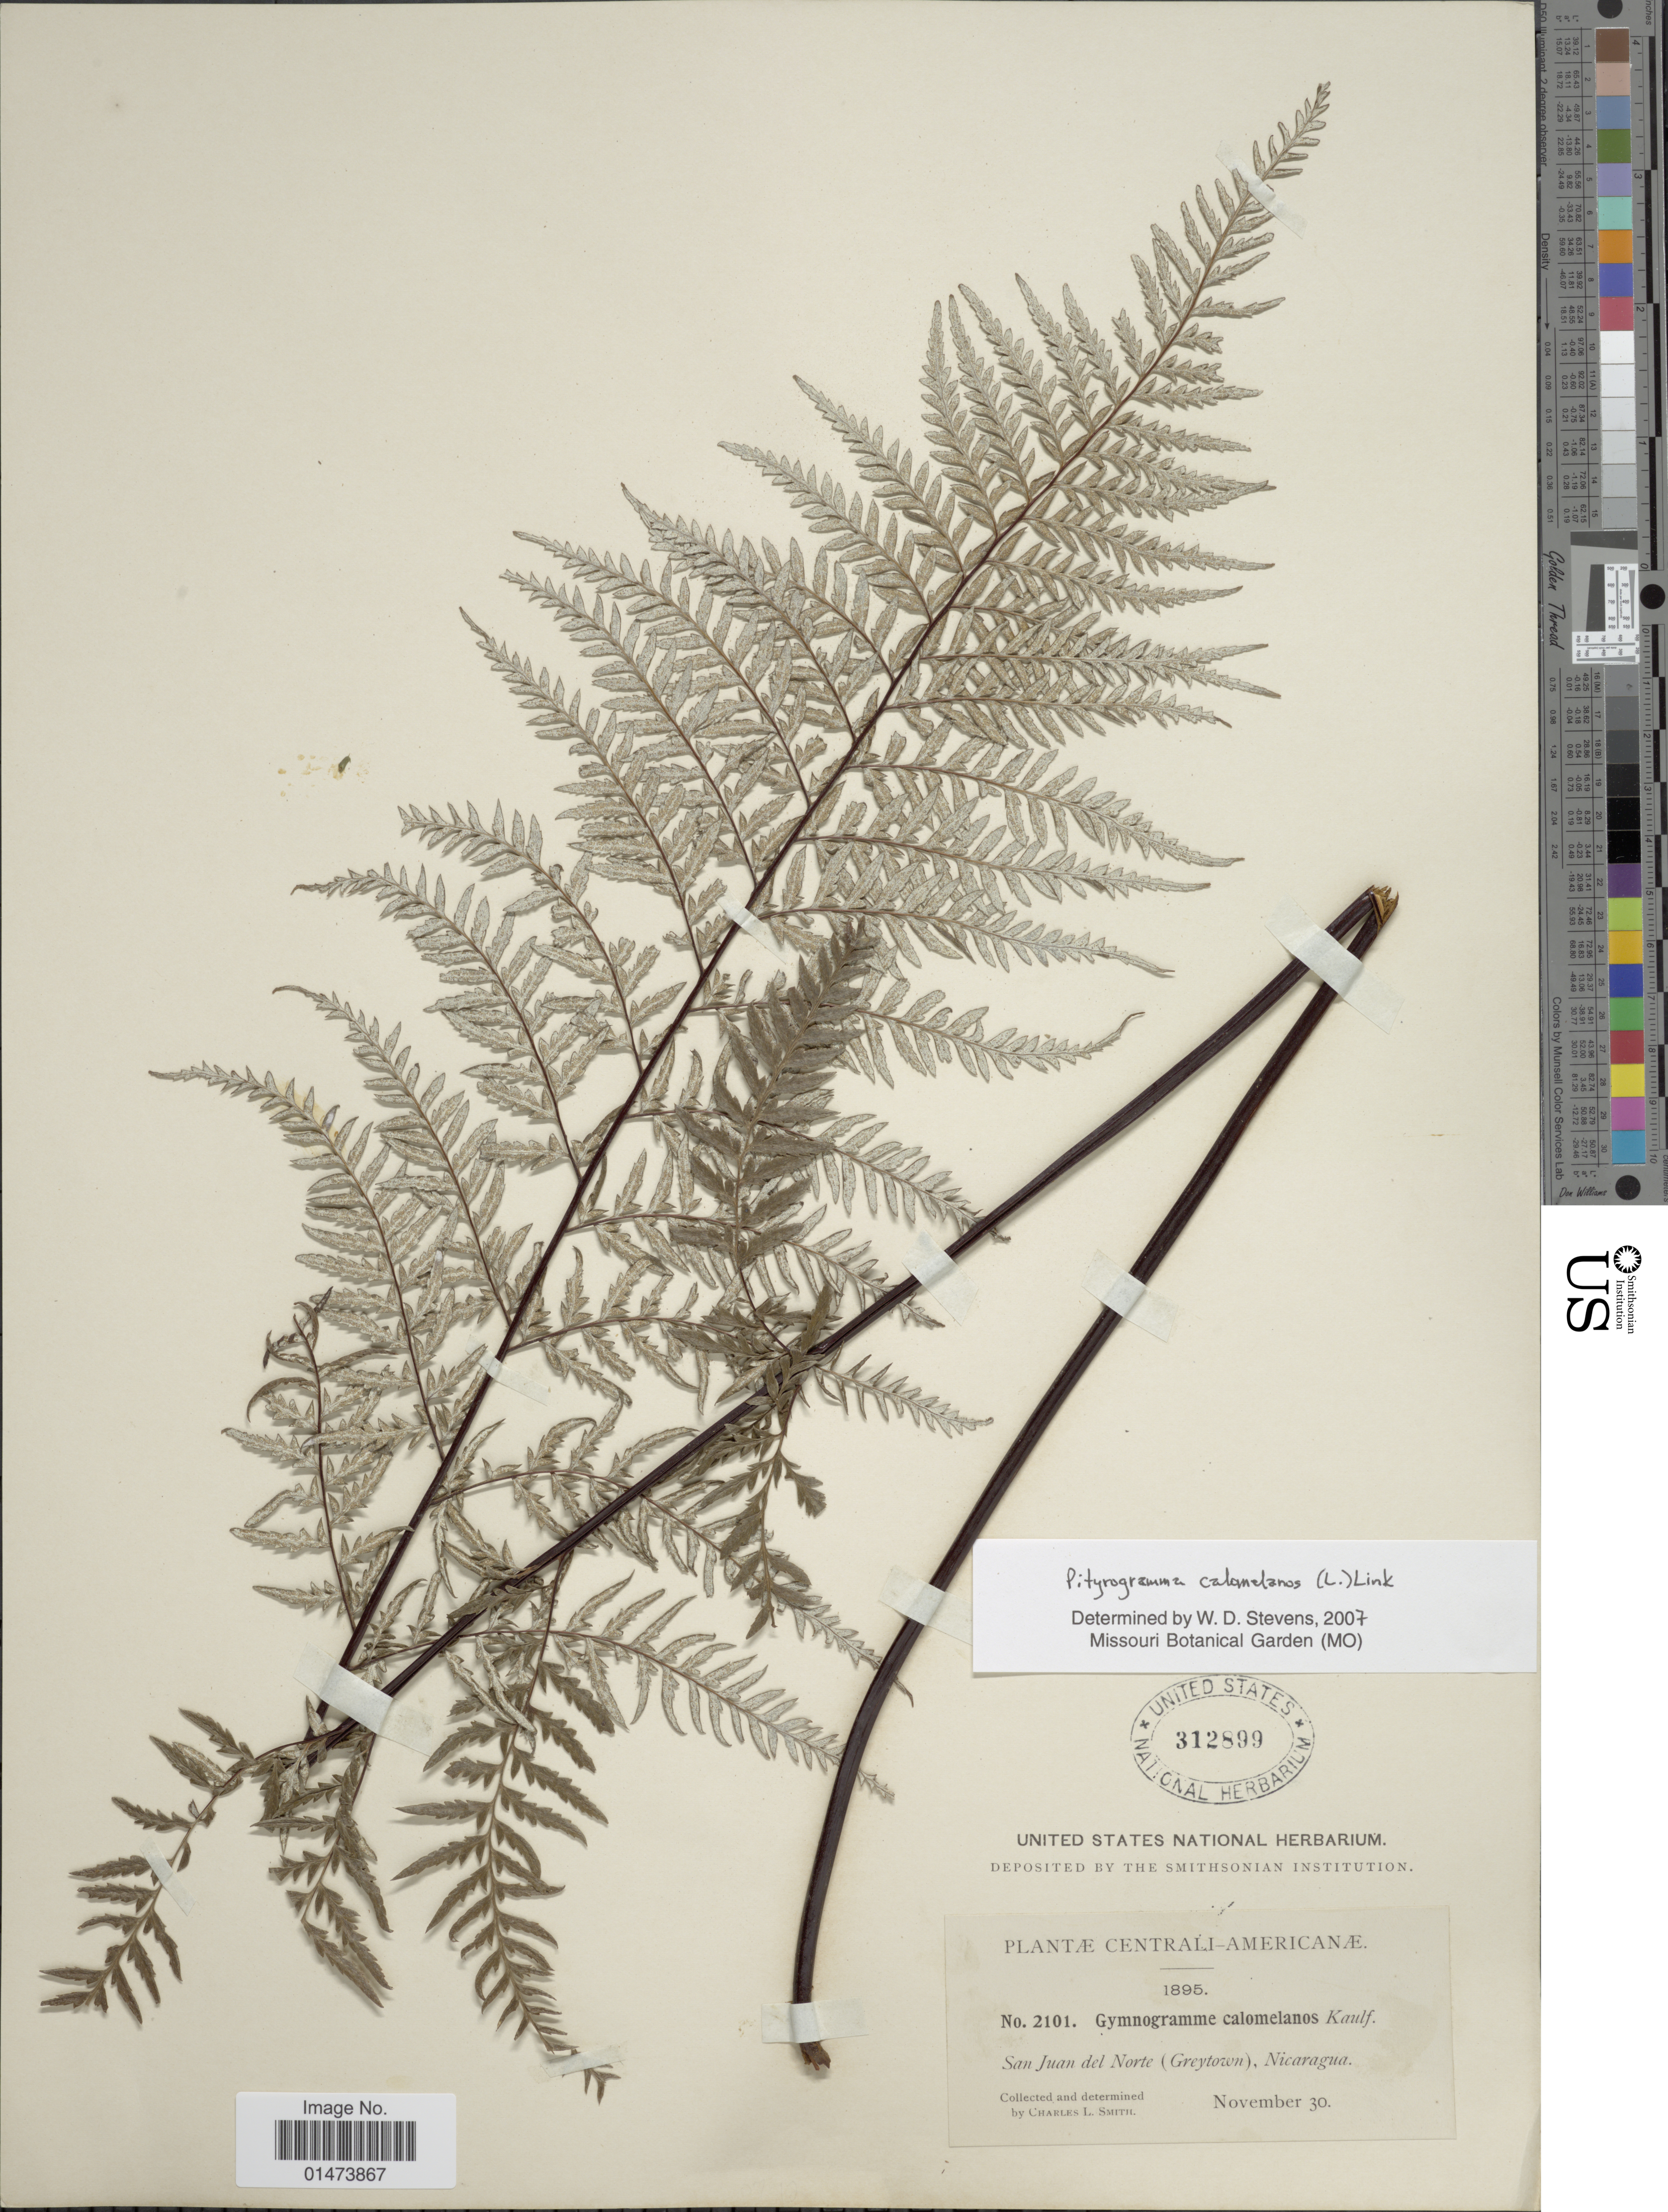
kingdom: Plantae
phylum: Tracheophyta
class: Polypodiopsida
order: Polypodiales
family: Pteridaceae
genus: Pityrogramma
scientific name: Pityrogramma calomelanos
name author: (L.) Link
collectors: C. L. Smith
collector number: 2101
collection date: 1895-11-30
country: Nicaragua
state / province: Rio San Juan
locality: San Juan del Norte (Greytown)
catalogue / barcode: US 312899